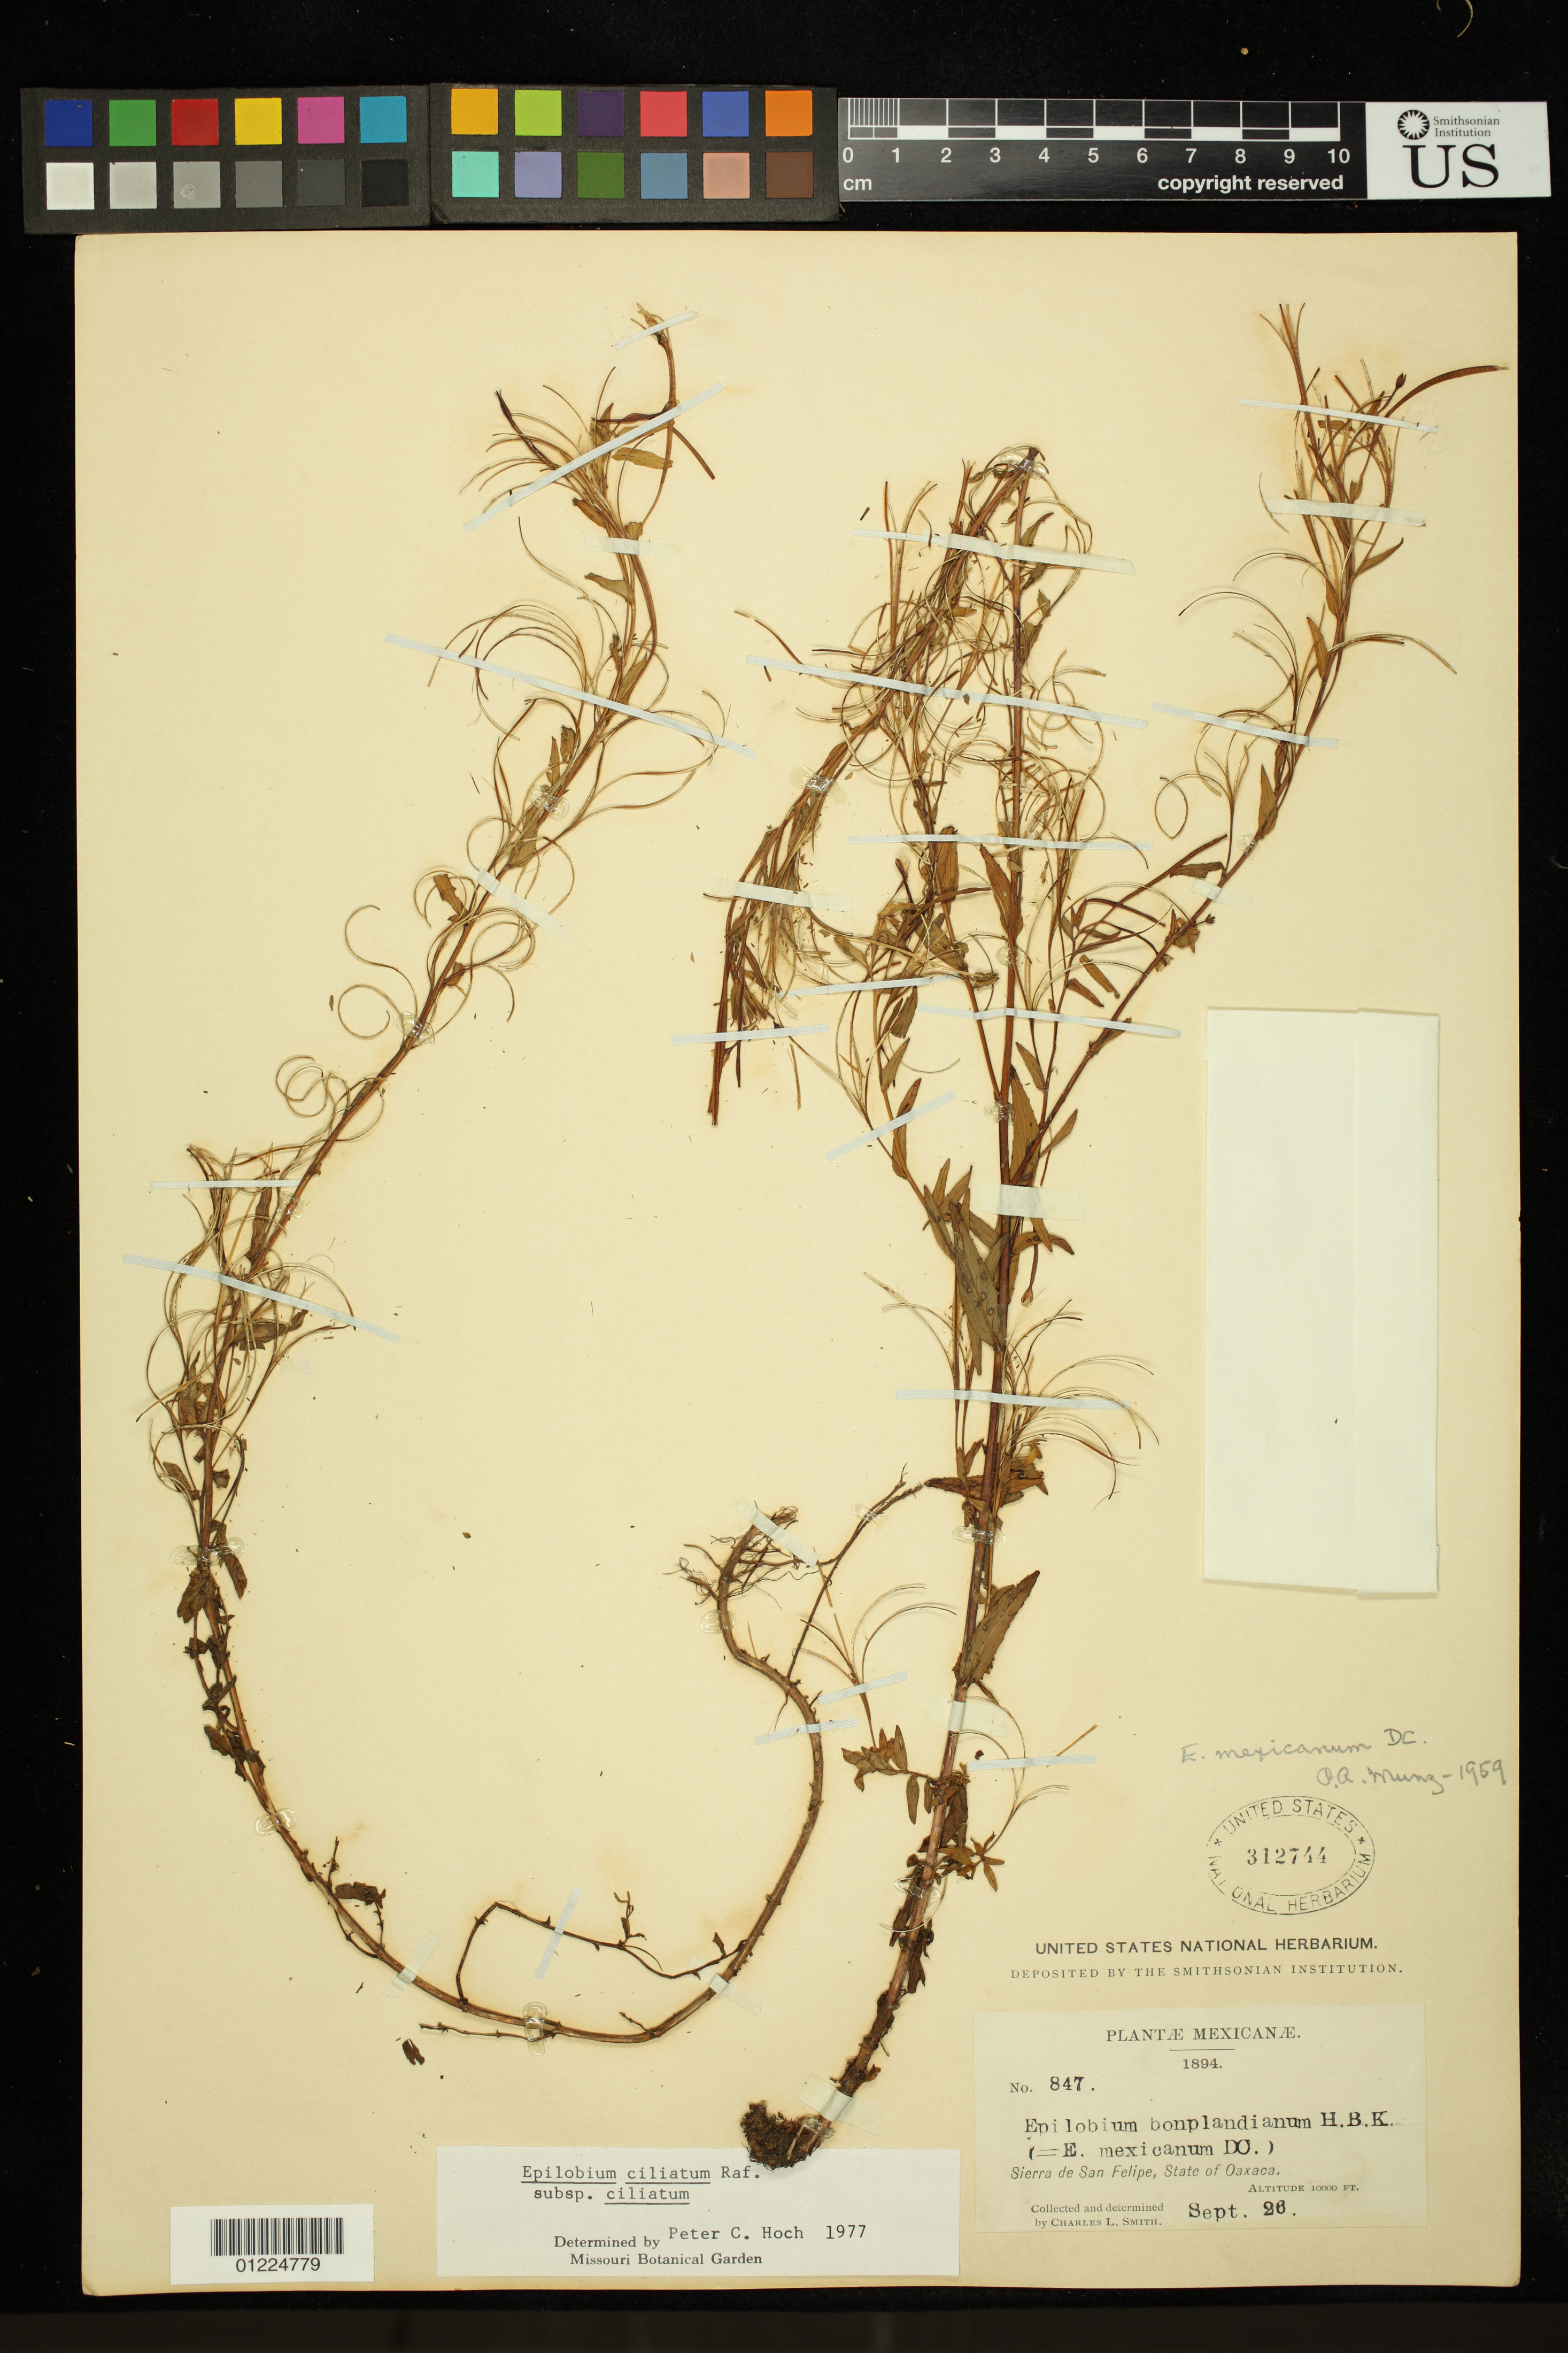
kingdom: Plantae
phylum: Tracheophyta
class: Magnoliopsida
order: Myrtales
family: Onagraceae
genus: Epilobium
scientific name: Epilobium ciliatum subsp. ciliatum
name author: Raf.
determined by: Hoch, P. C.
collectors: C. L. Smith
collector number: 847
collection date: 1894-09-24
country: Mexico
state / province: Oaxaca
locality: Sierra de San Felipe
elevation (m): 3048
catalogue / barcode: US 312744